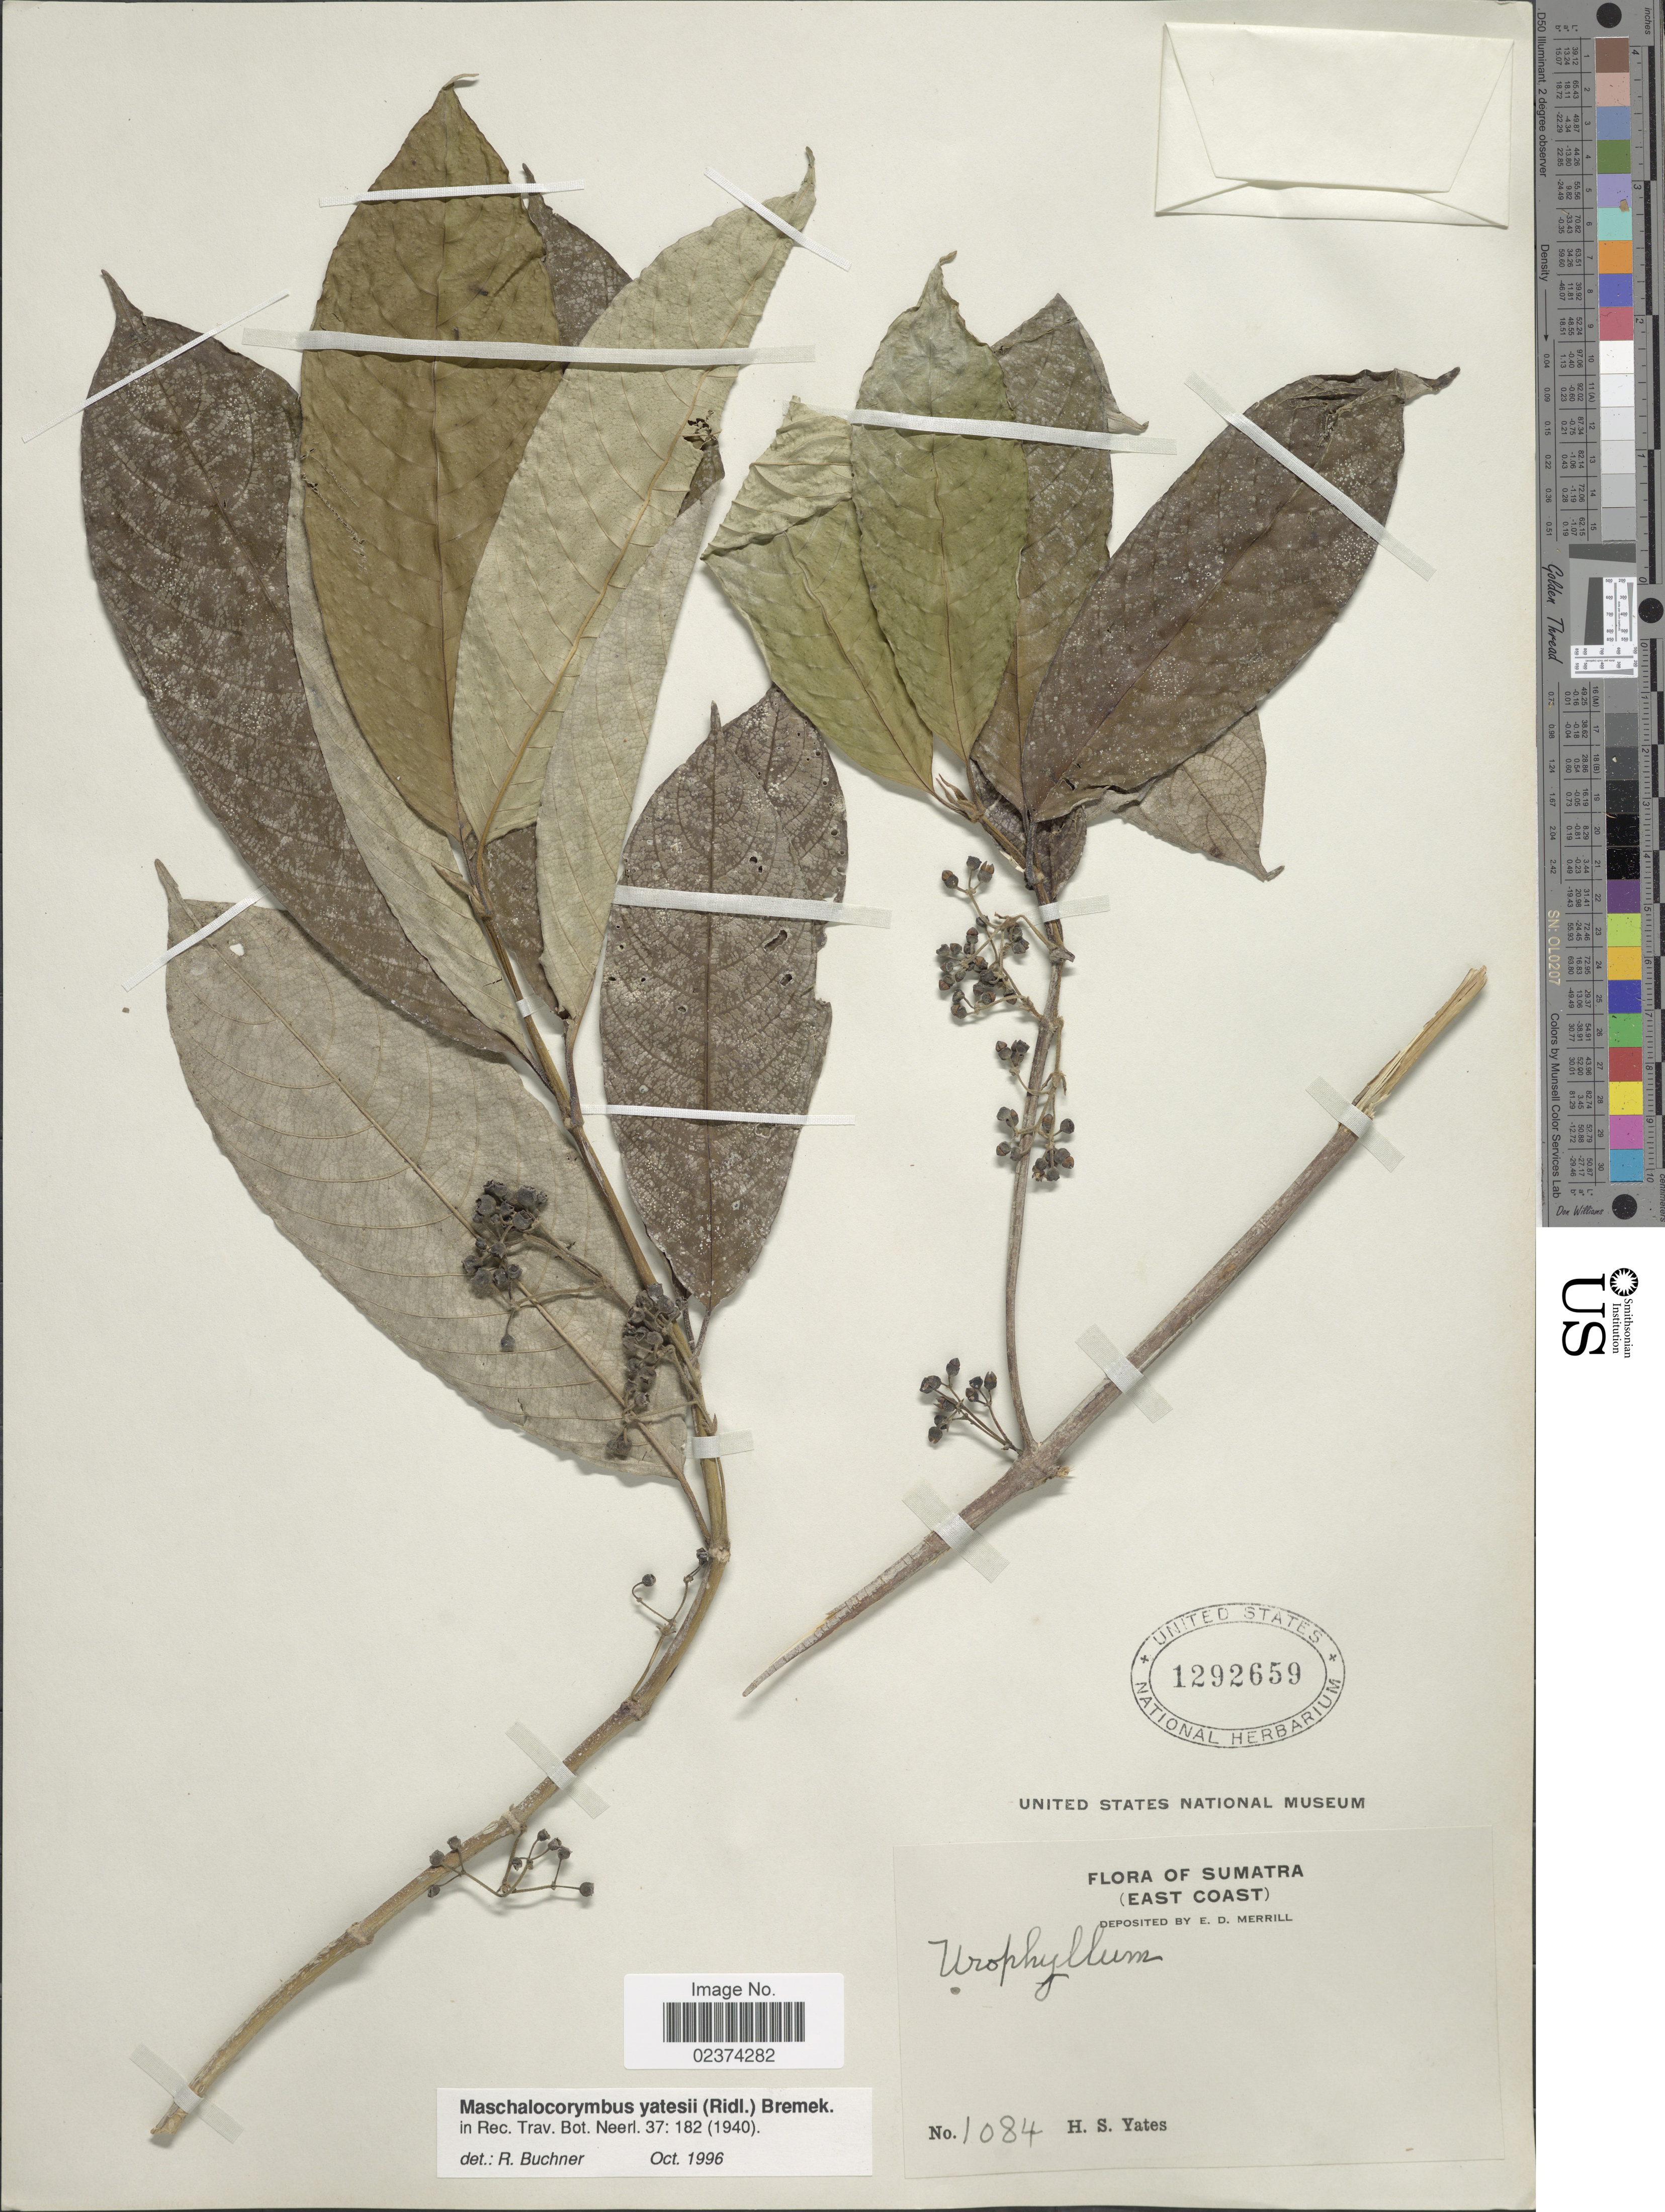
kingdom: Plantae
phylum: Tracheophyta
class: Magnoliopsida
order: Gentianales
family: Rubiaceae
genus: Maschalocorymbus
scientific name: Maschalocorymbus yatesii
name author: (Ridl.) Bremek.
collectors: H. S. Yates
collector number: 1084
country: Indonesia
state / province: Sumatra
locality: East Coast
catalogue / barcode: US 1292659